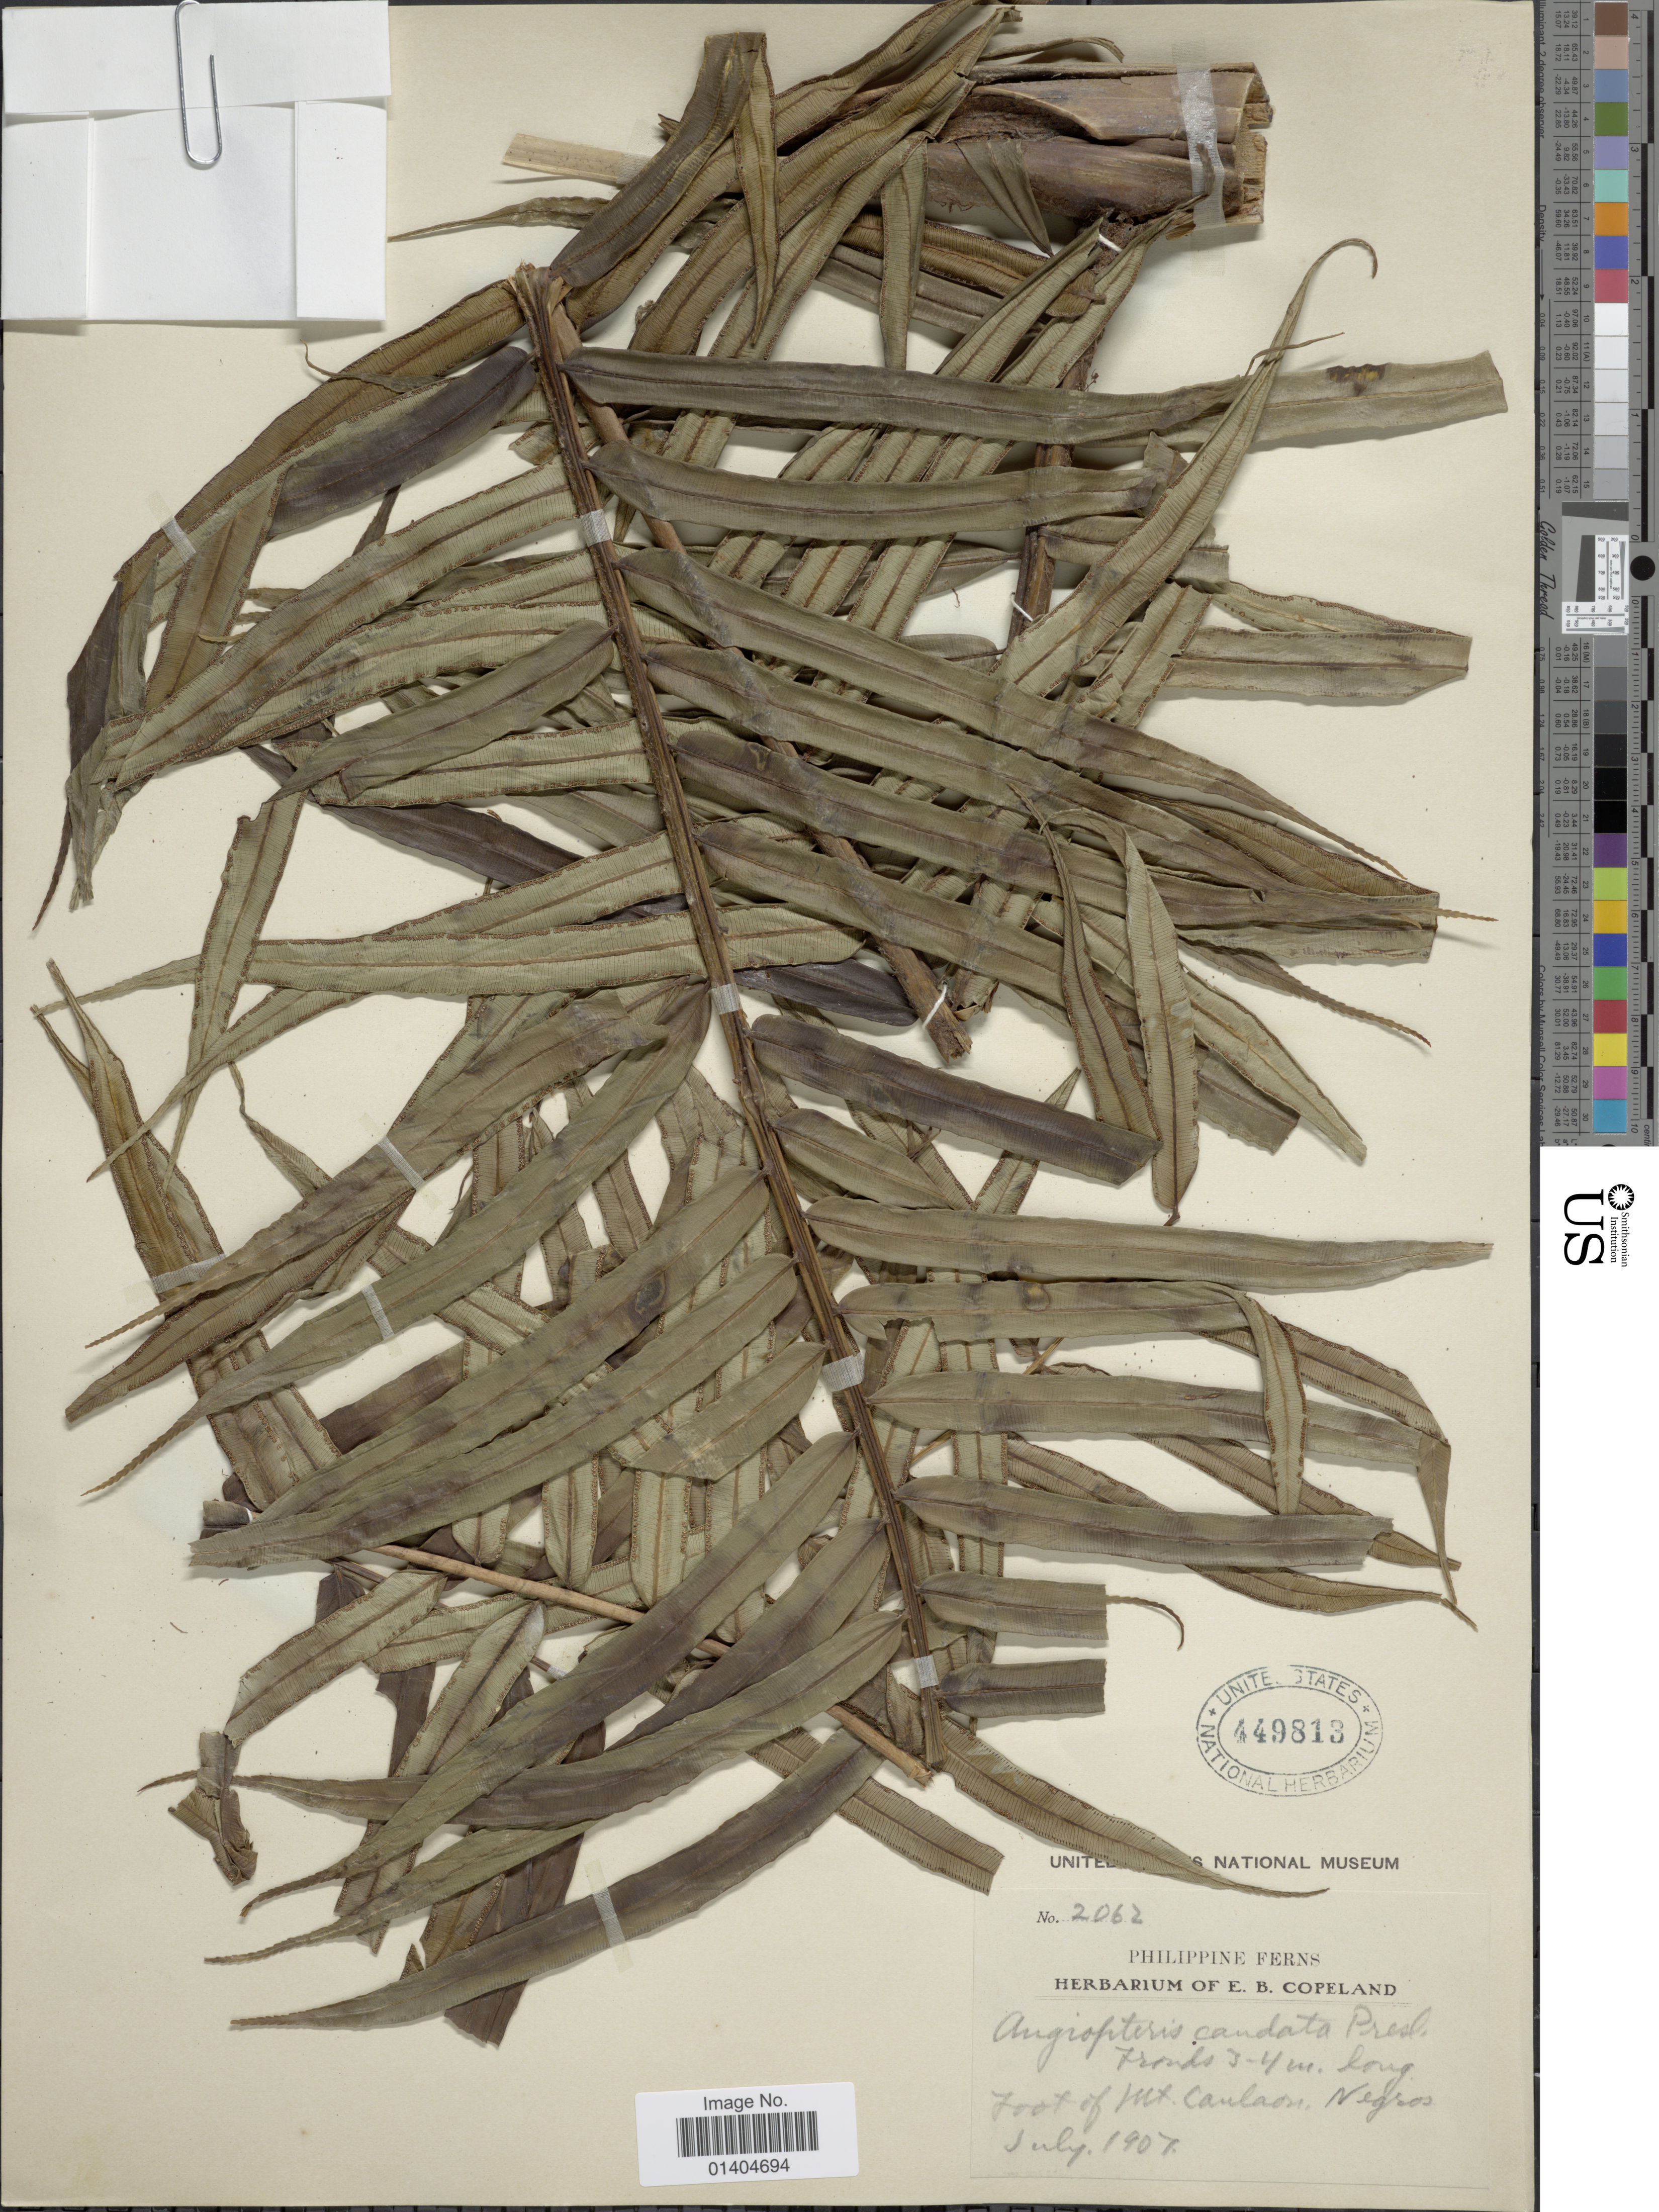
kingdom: Plantae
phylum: Tracheophyta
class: Polypodiopsida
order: Marattiales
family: Marattiaceae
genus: Angiopteris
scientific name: Angiopteris caudata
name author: de Vriese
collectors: E. B. Copeland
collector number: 2062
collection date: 1907-07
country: Philippines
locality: Foot of Mt. Caulaosi, Negros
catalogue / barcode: US 449813